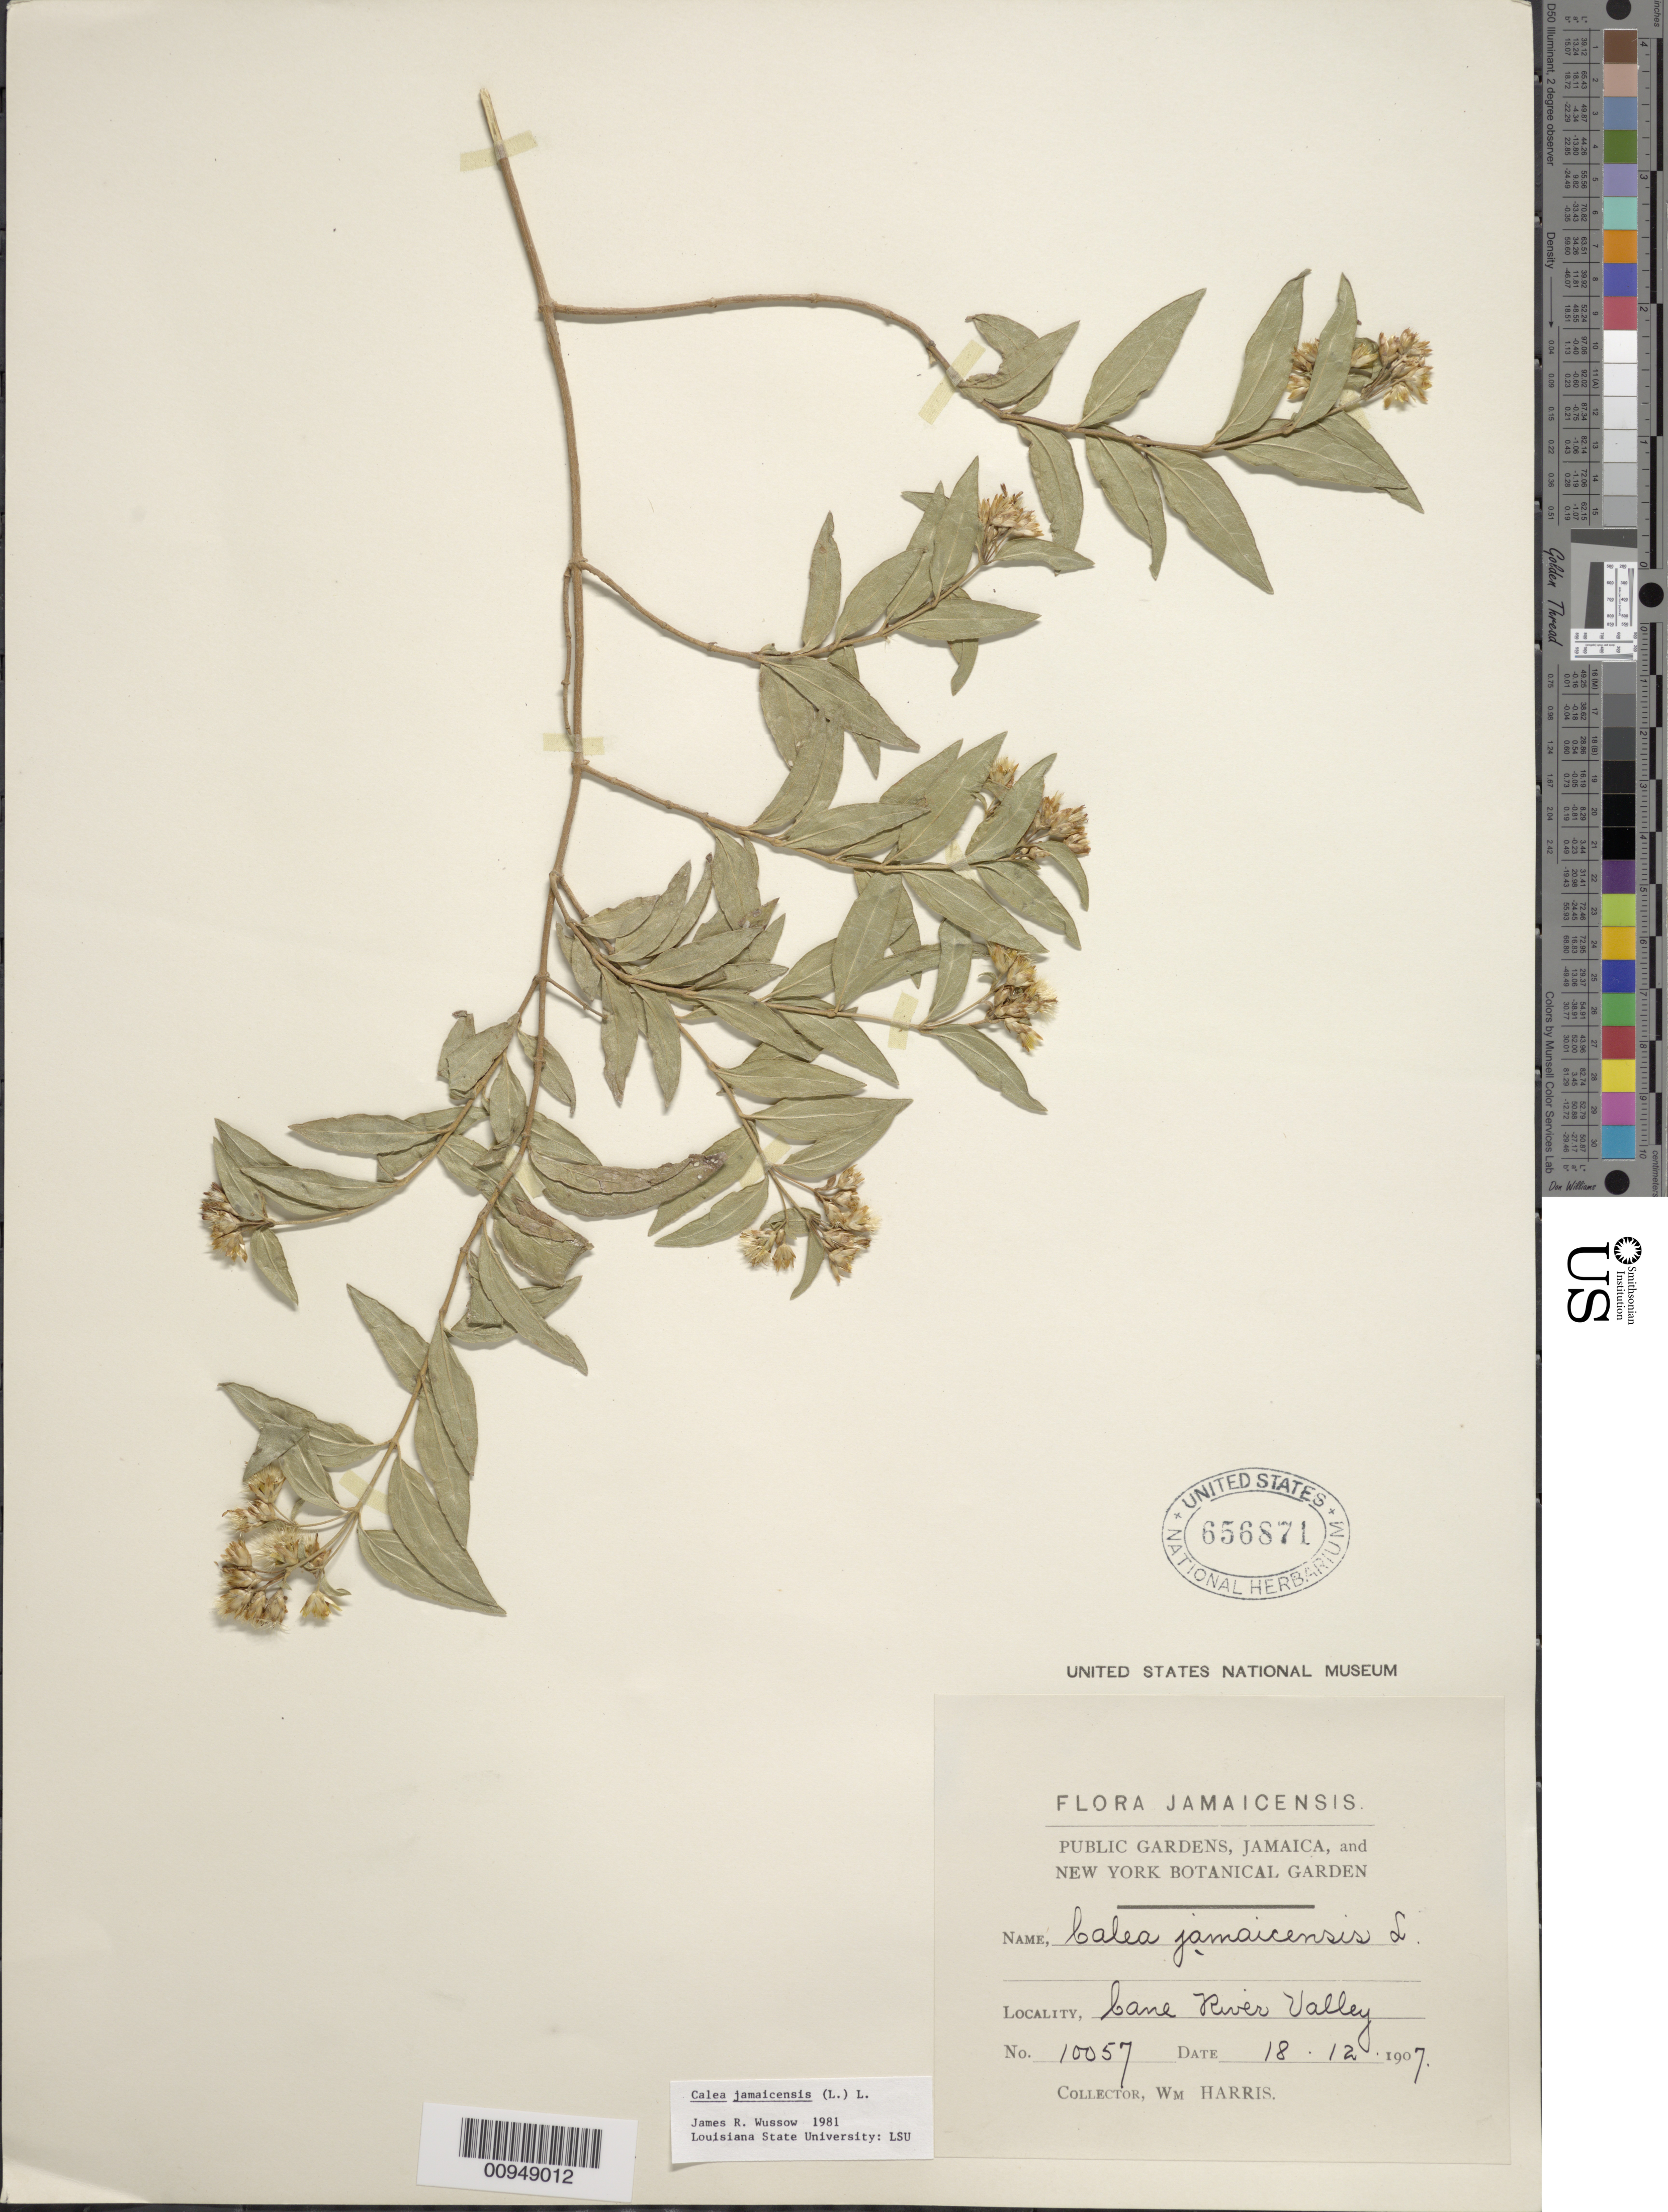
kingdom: Plantae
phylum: Tracheophyta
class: Magnoliopsida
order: Asterales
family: Asteraceae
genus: Calea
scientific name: Calea jamaicensis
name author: (L.) L.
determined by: Wussow, J. R.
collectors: W. H. Harris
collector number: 10057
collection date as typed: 18 Dec 1907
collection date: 1907-12-18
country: Jamaica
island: Jamaica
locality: Cane River Valley,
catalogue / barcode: US 656871